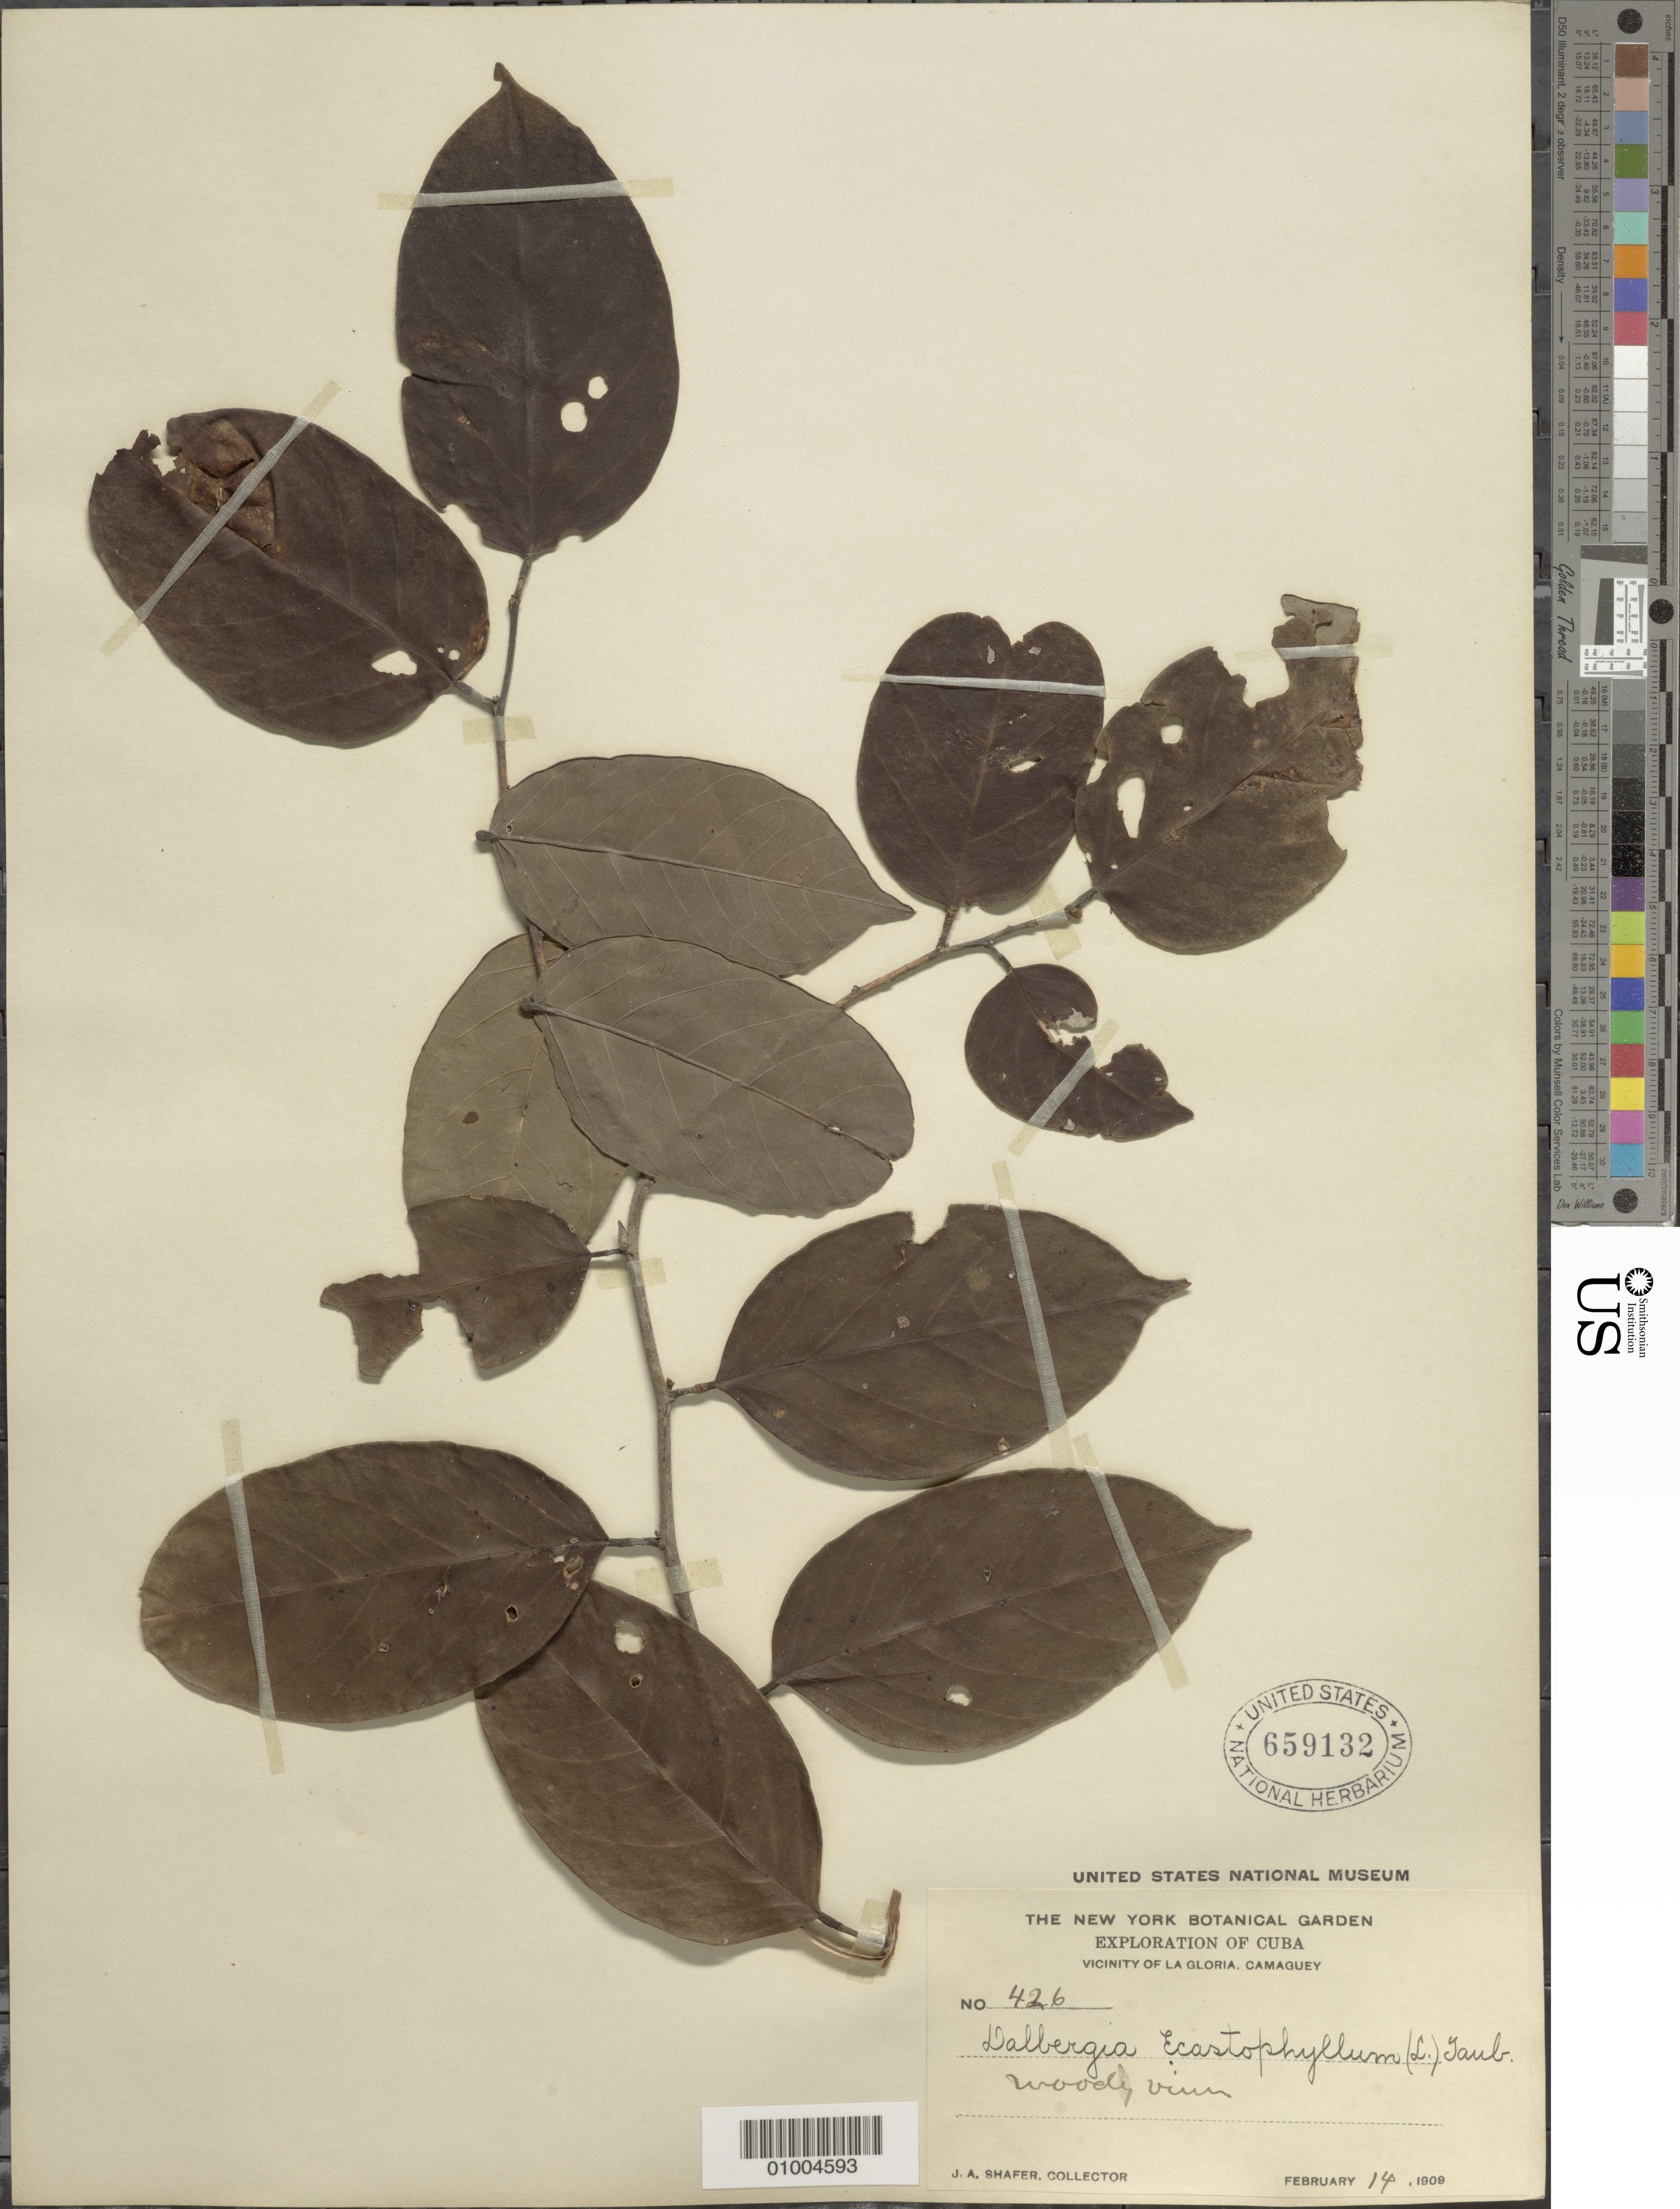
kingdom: Plantae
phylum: Tracheophyta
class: Magnoliopsida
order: Fabales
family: Fabaceae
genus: Dalbergia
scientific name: Dalbergia ecastaphyllum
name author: (L.) Taub.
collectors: J. A. Shafer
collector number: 426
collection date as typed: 14 Feb 1909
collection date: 1909-02-14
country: Cuba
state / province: Camagüey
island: Cuba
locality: Camagüey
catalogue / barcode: US 659132